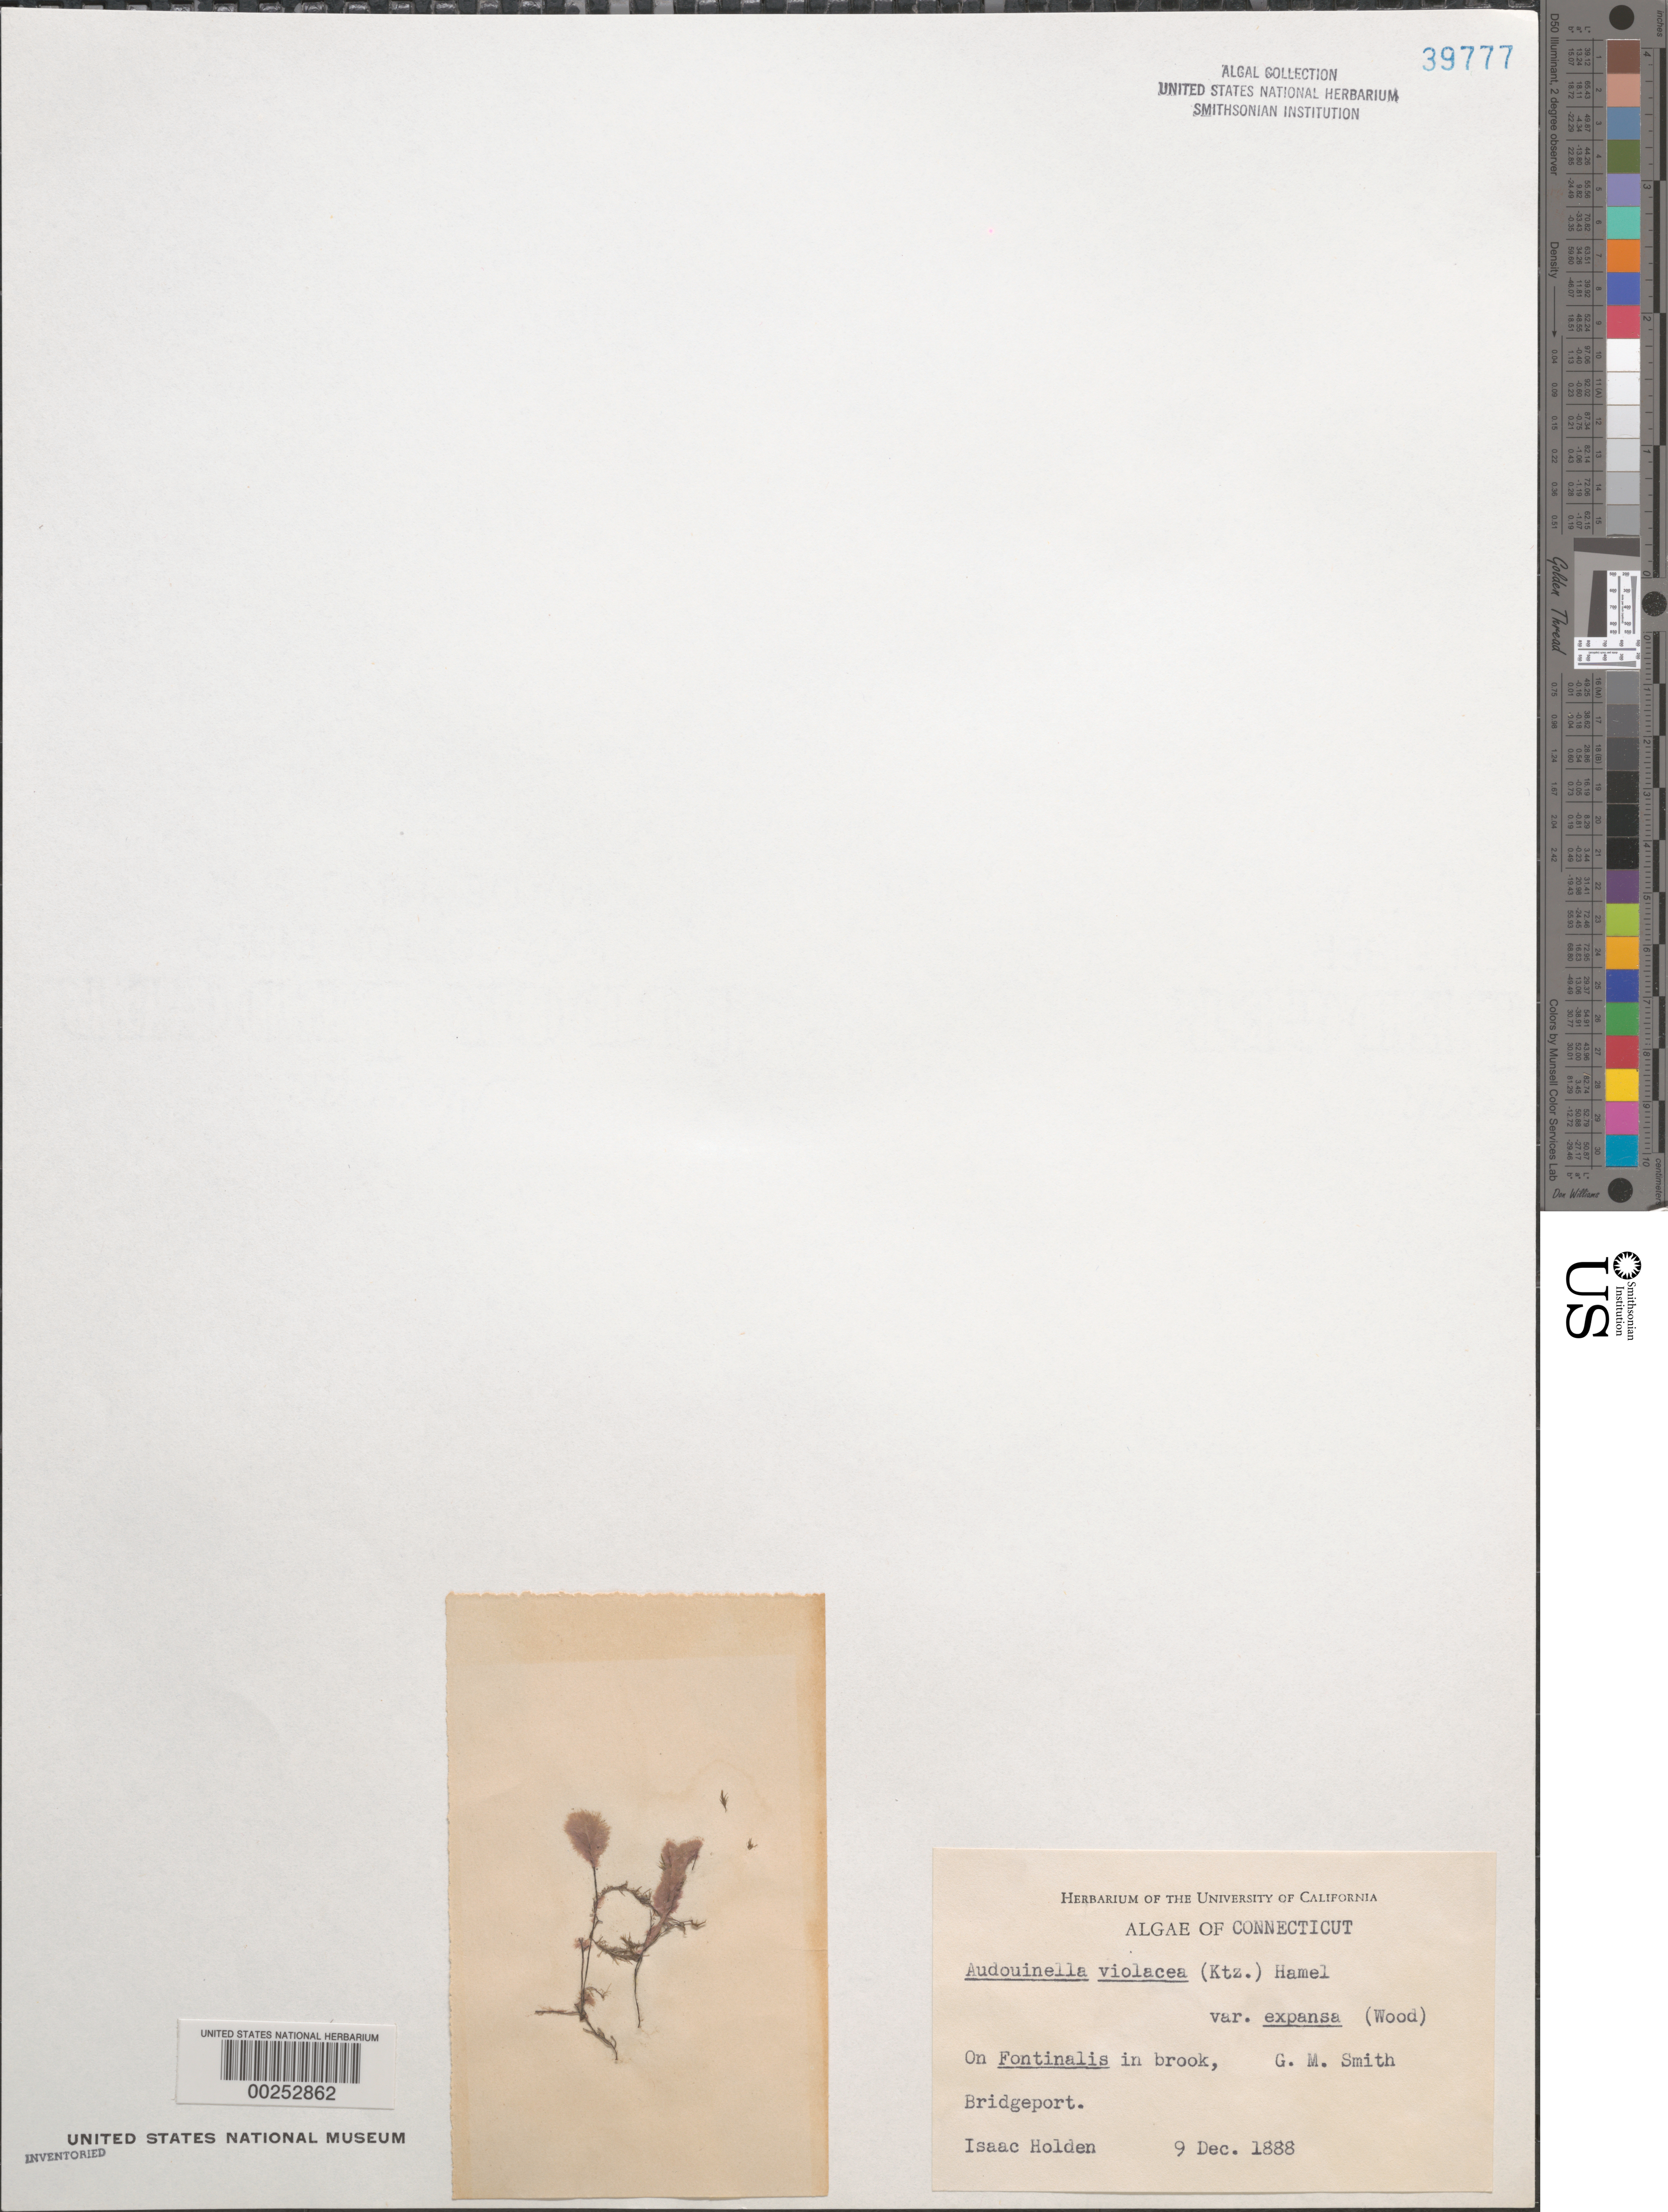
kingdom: Plantae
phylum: Rhodophyta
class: Florideophyceae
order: Acrochaetiales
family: Audouinellaceae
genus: Audouinella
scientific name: Audouinella hermannii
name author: (Roth) Duby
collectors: I. Holden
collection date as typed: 09 Dec 1888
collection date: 1888-12-09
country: United States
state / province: Connecticut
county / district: Fairfield County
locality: Bridgeport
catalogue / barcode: US 39777